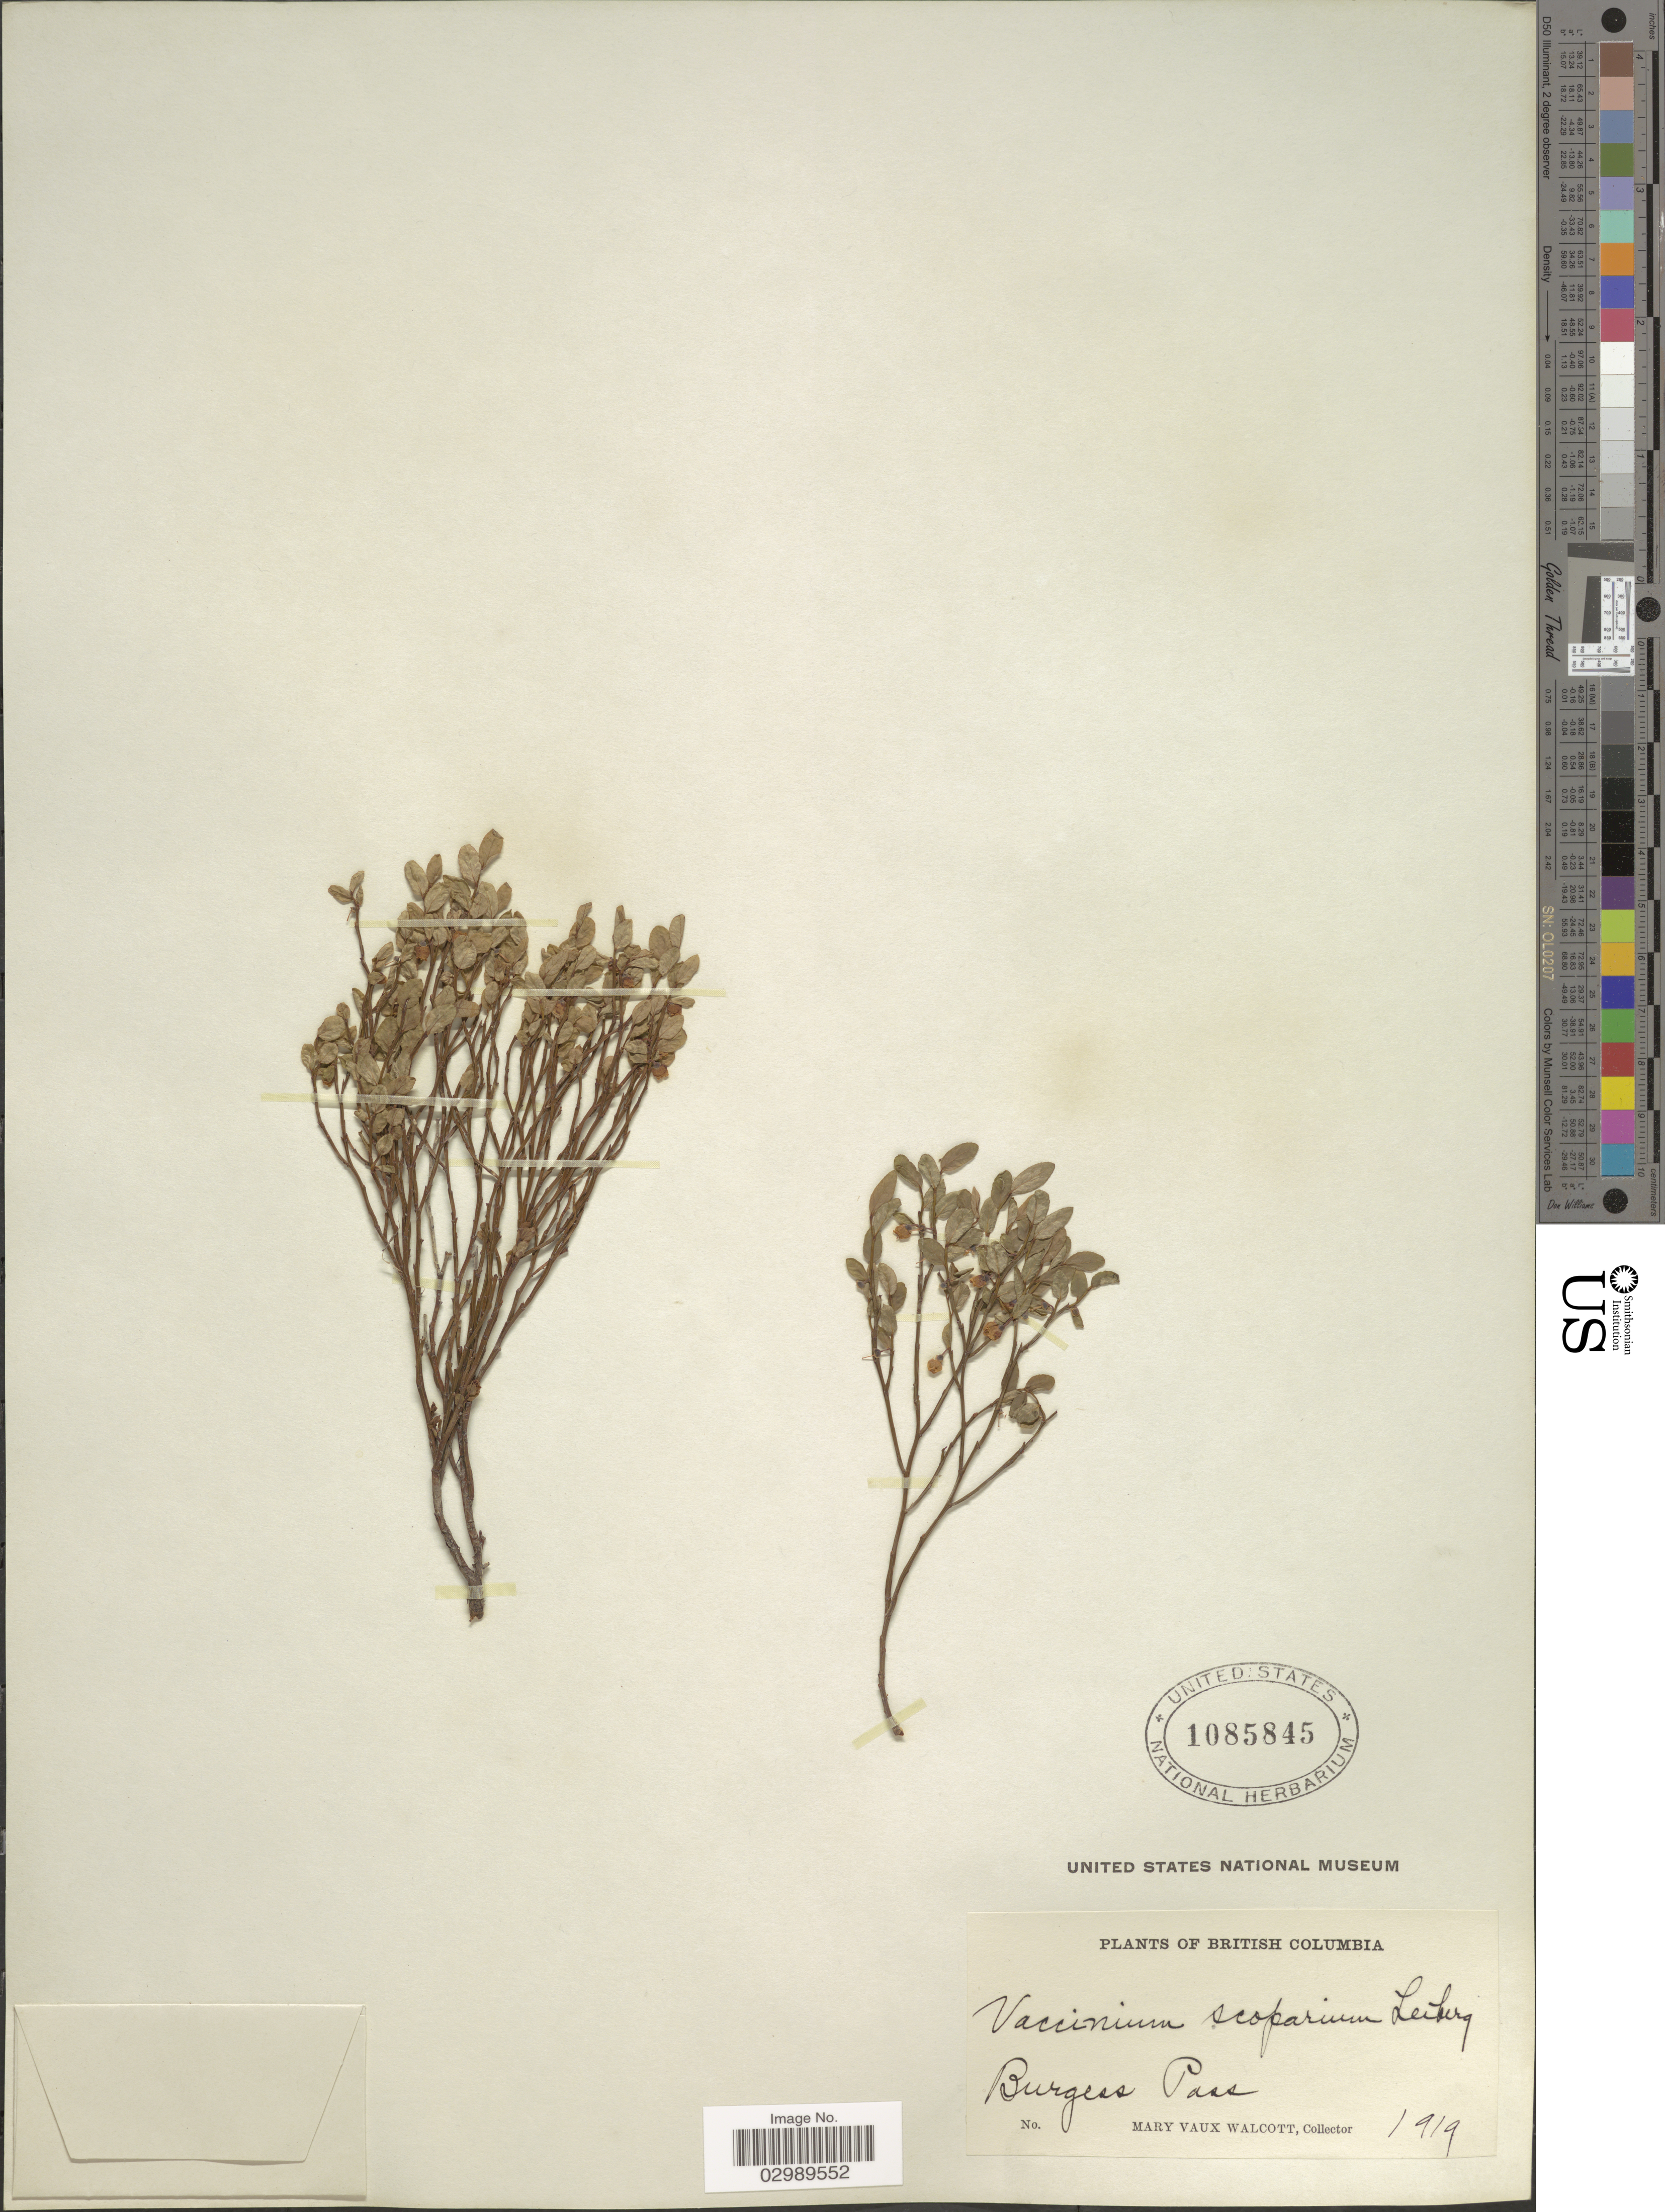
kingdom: Plantae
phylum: Tracheophyta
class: Magnoliopsida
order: Ericales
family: Ericaceae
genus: Vaccinium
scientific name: Vaccinium scoparium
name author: Leiberg ex Coville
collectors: M. Walcott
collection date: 1919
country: Canada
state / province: British Columbia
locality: Burgess Pass.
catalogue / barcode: US 1085845